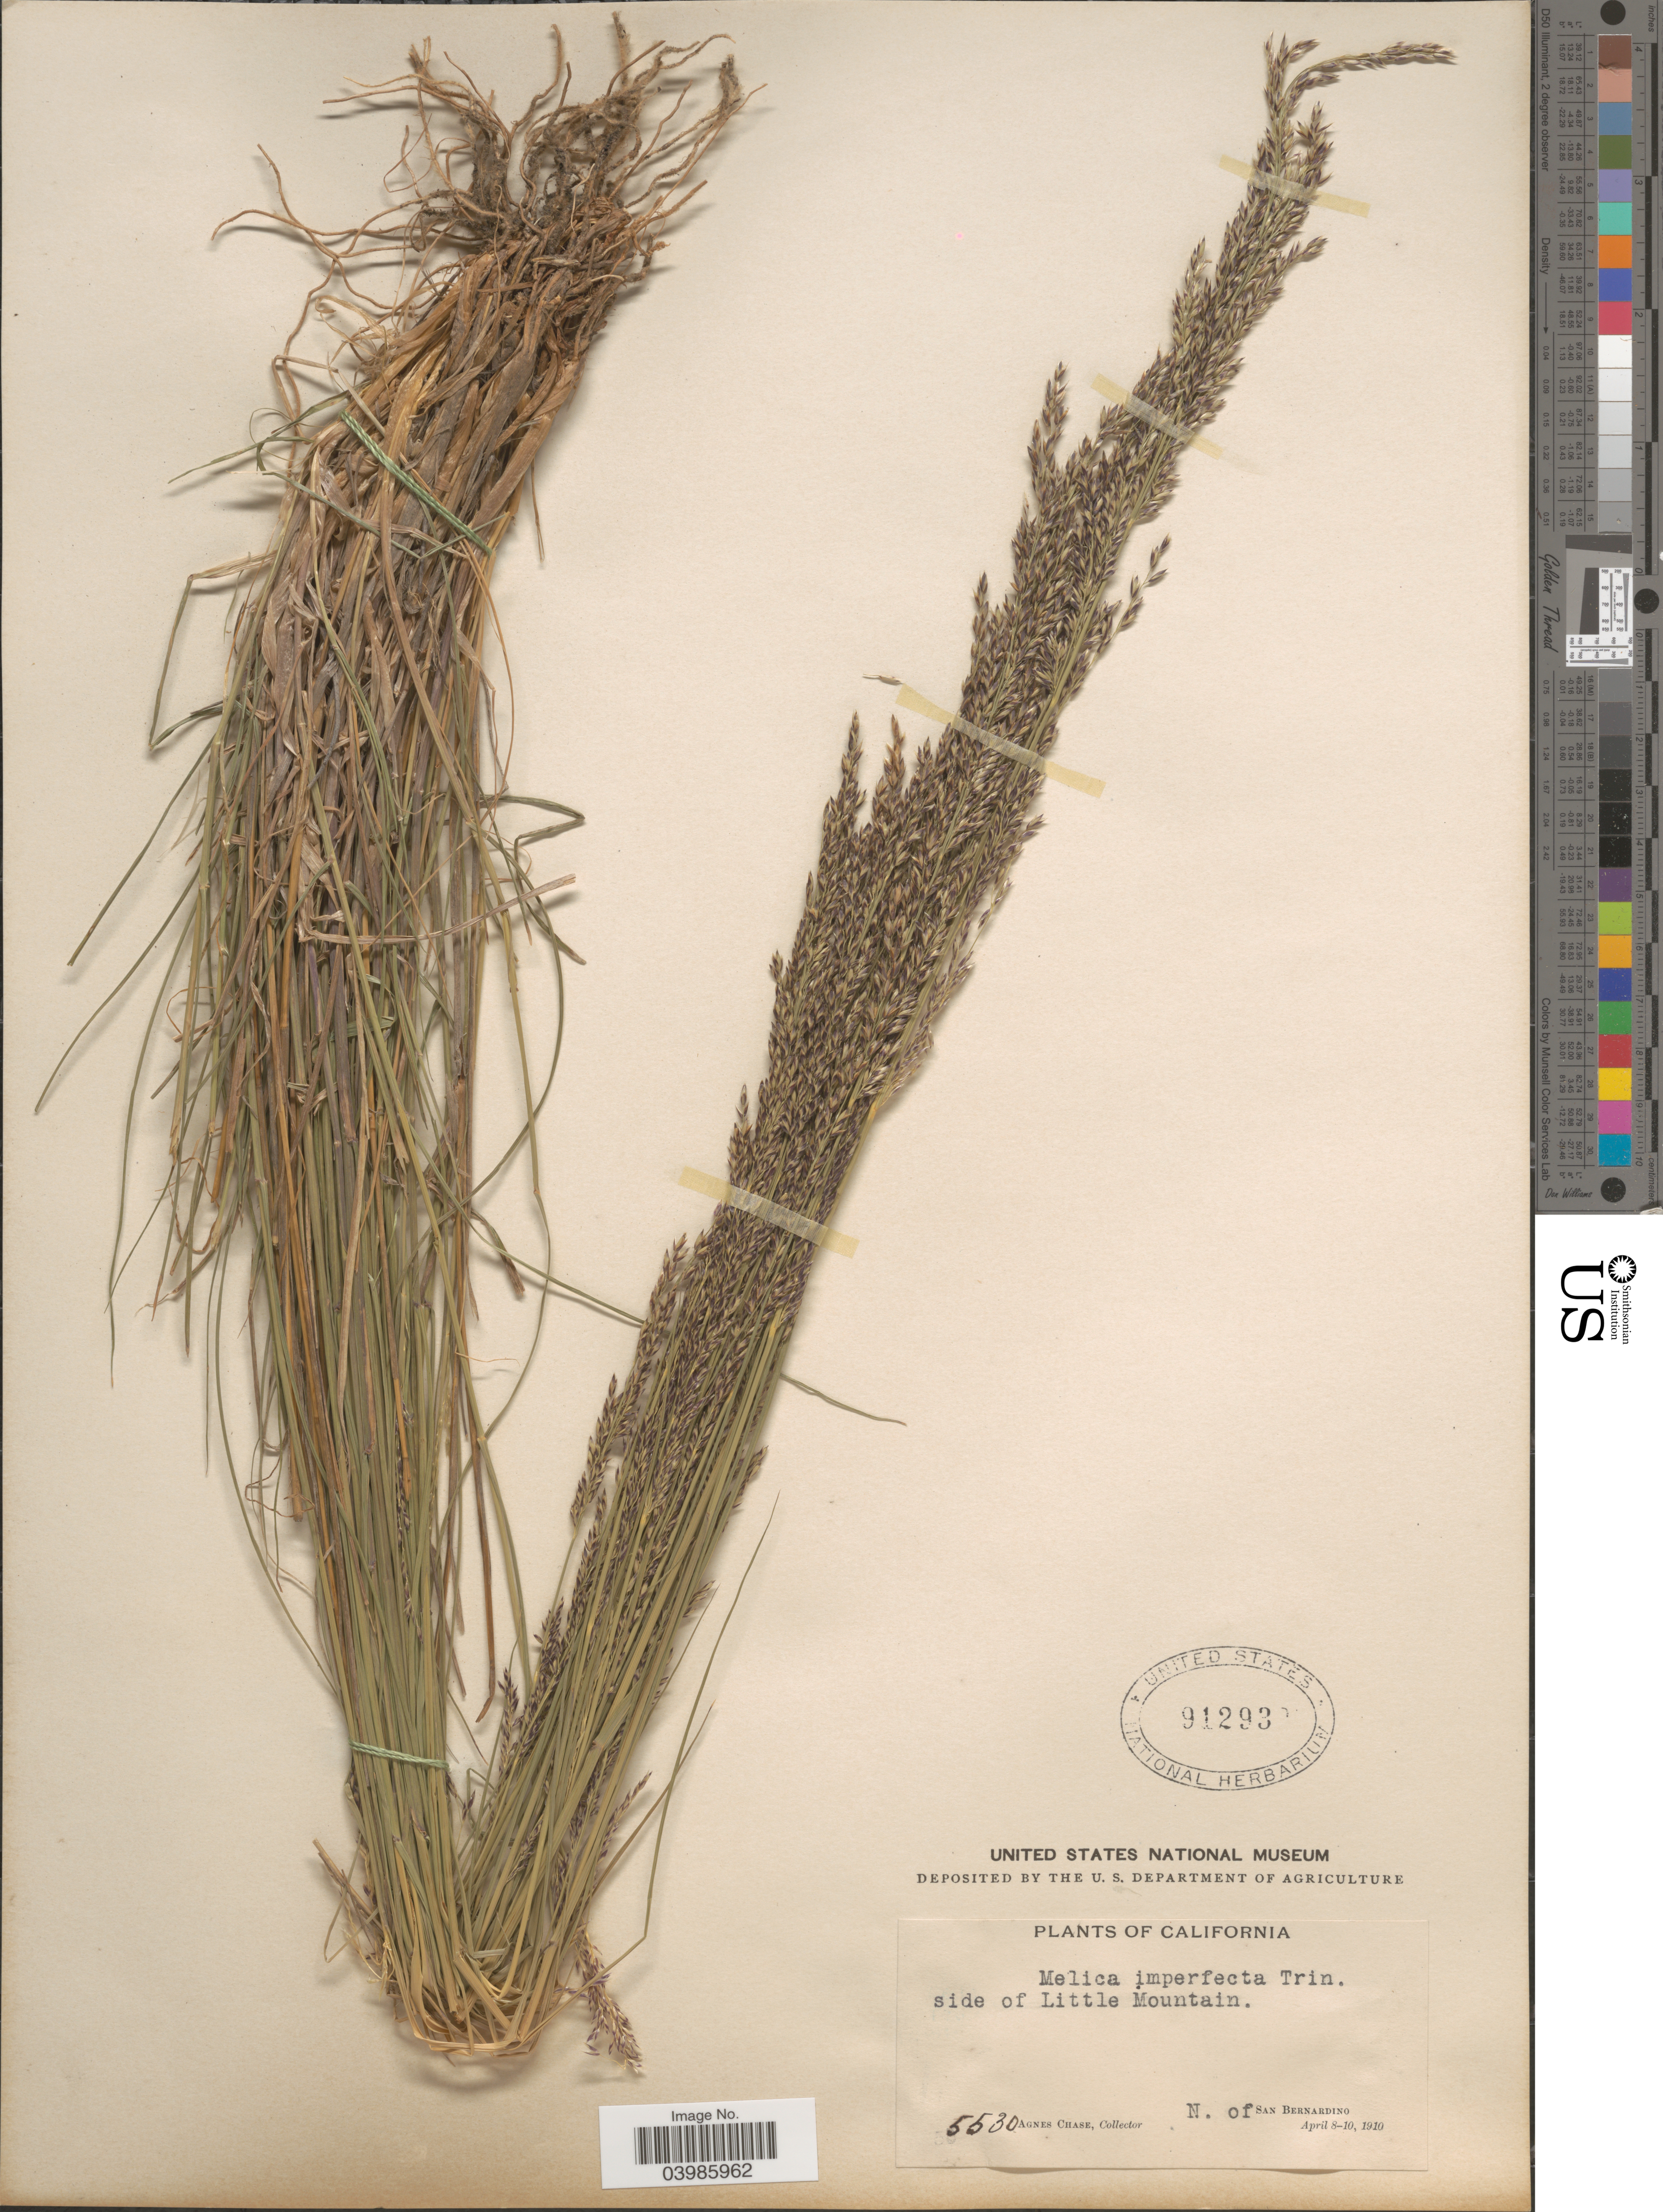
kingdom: Plantae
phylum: Tracheophyta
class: Liliopsida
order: Poales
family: Poaceae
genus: Melica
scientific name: Melica imperfecta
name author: Trin.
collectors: A. Chase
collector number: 5530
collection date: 1910-04-08/1910-04-10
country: United States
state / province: California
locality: Side of Little Mountain. N. of San Bernardino.